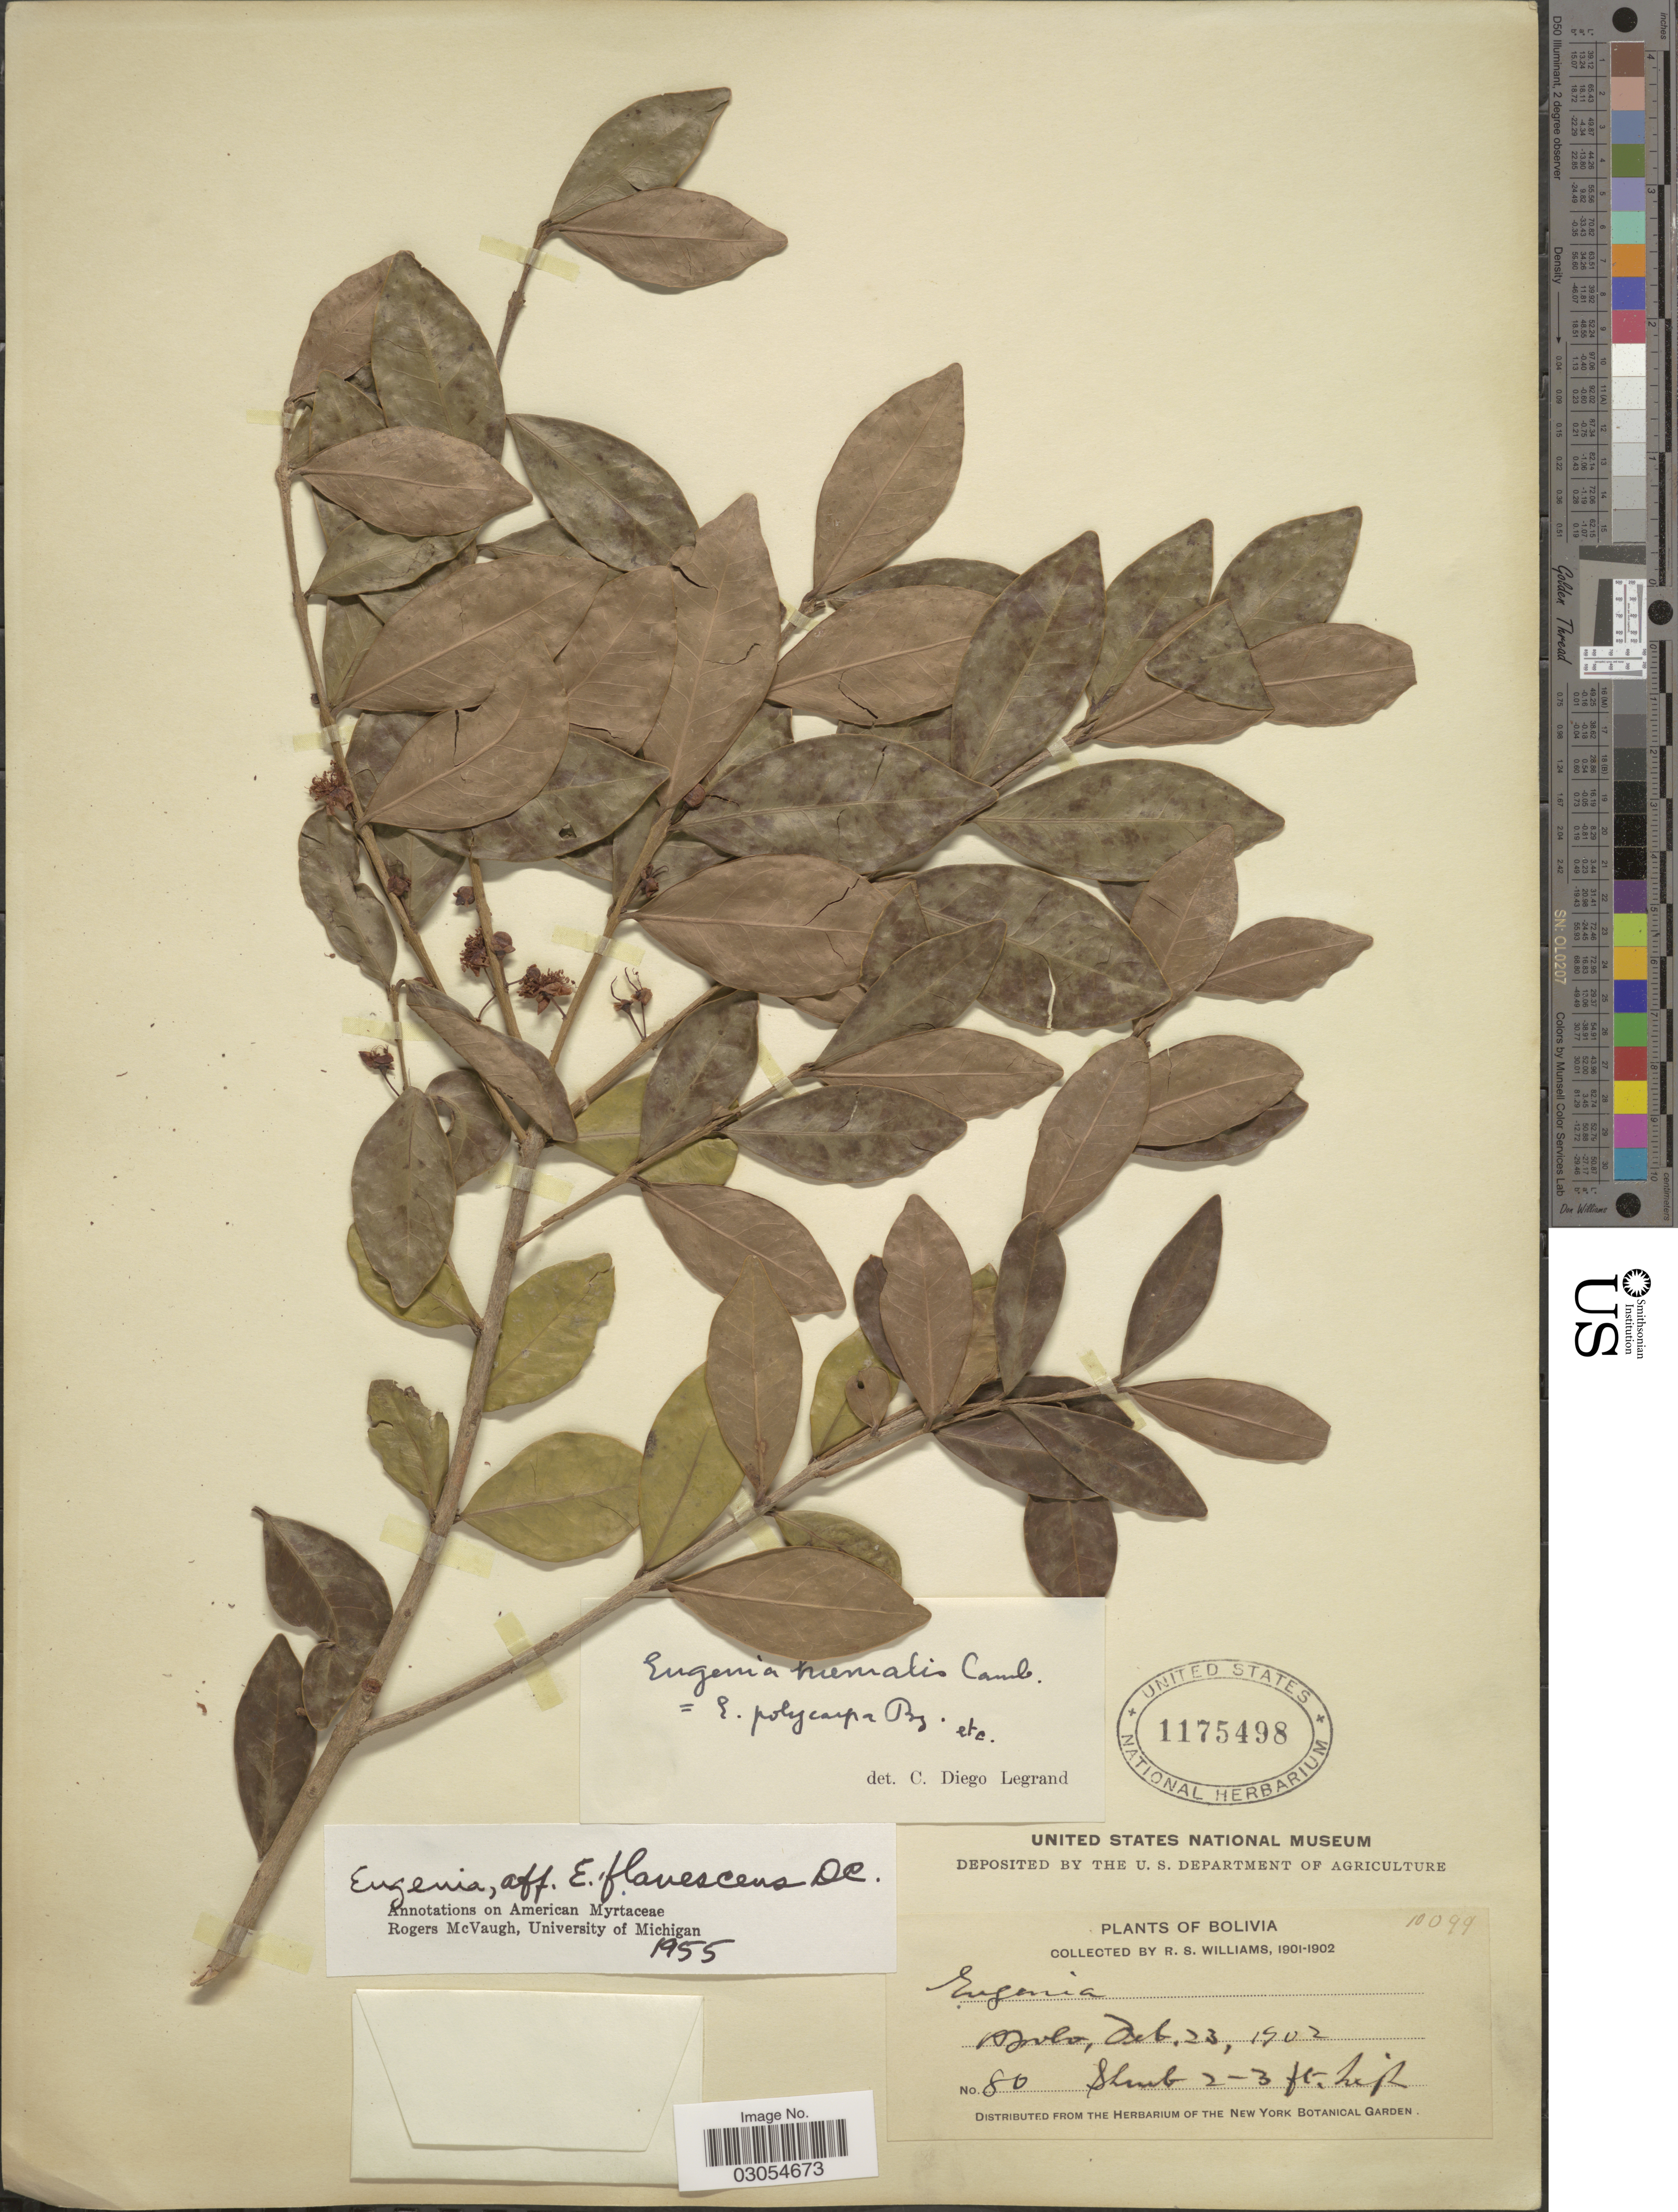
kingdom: Plantae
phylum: Tracheophyta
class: Magnoliopsida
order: Myrtales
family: Myrtaceae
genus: Eugenia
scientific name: Eugenia hiemalis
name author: Cambess.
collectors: R. S. Williams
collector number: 80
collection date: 1902-02-23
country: Bolivia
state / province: La Paz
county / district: Franz Tamayo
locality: Apolo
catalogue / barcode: US 1175498